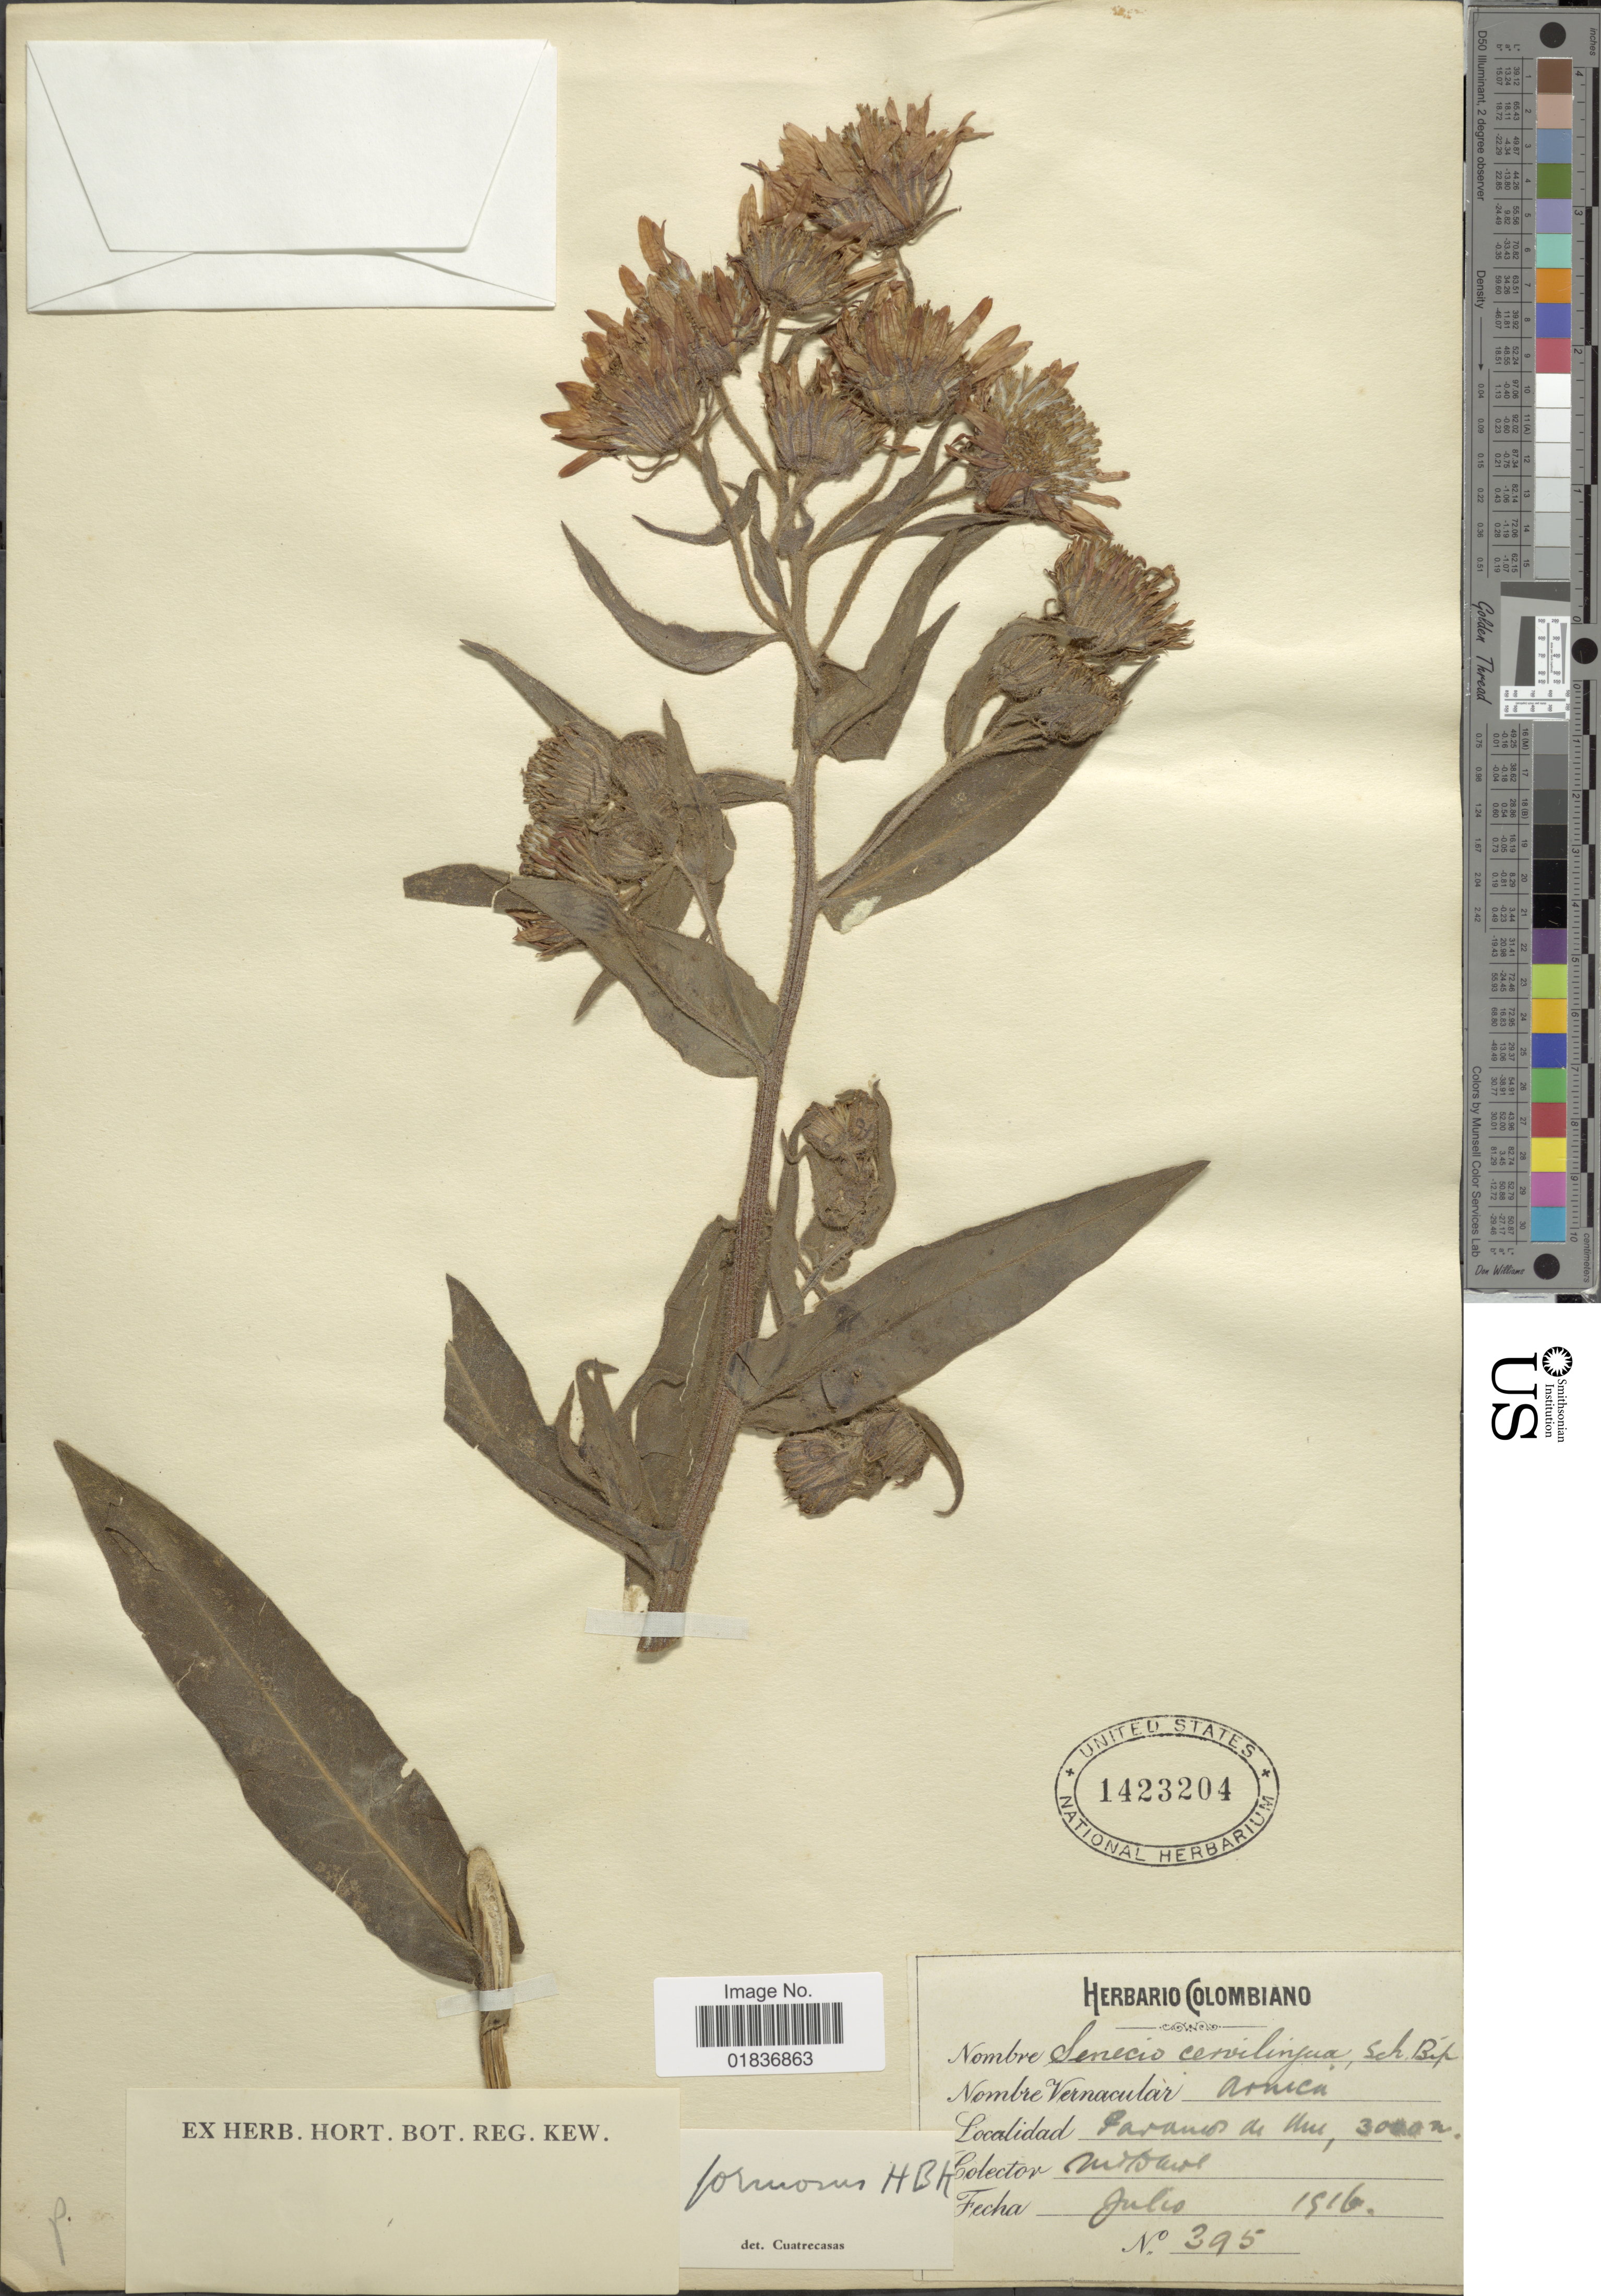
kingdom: Plantae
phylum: Tracheophyta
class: Magnoliopsida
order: Asterales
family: Asteraceae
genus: Senecio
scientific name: Senecio wedglacialis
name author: Cuatrec.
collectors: M. T. Dawe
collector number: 395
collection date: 1916-07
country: Colombia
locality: Paramos de Mui [interpreted]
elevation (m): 3000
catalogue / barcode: US 1423204